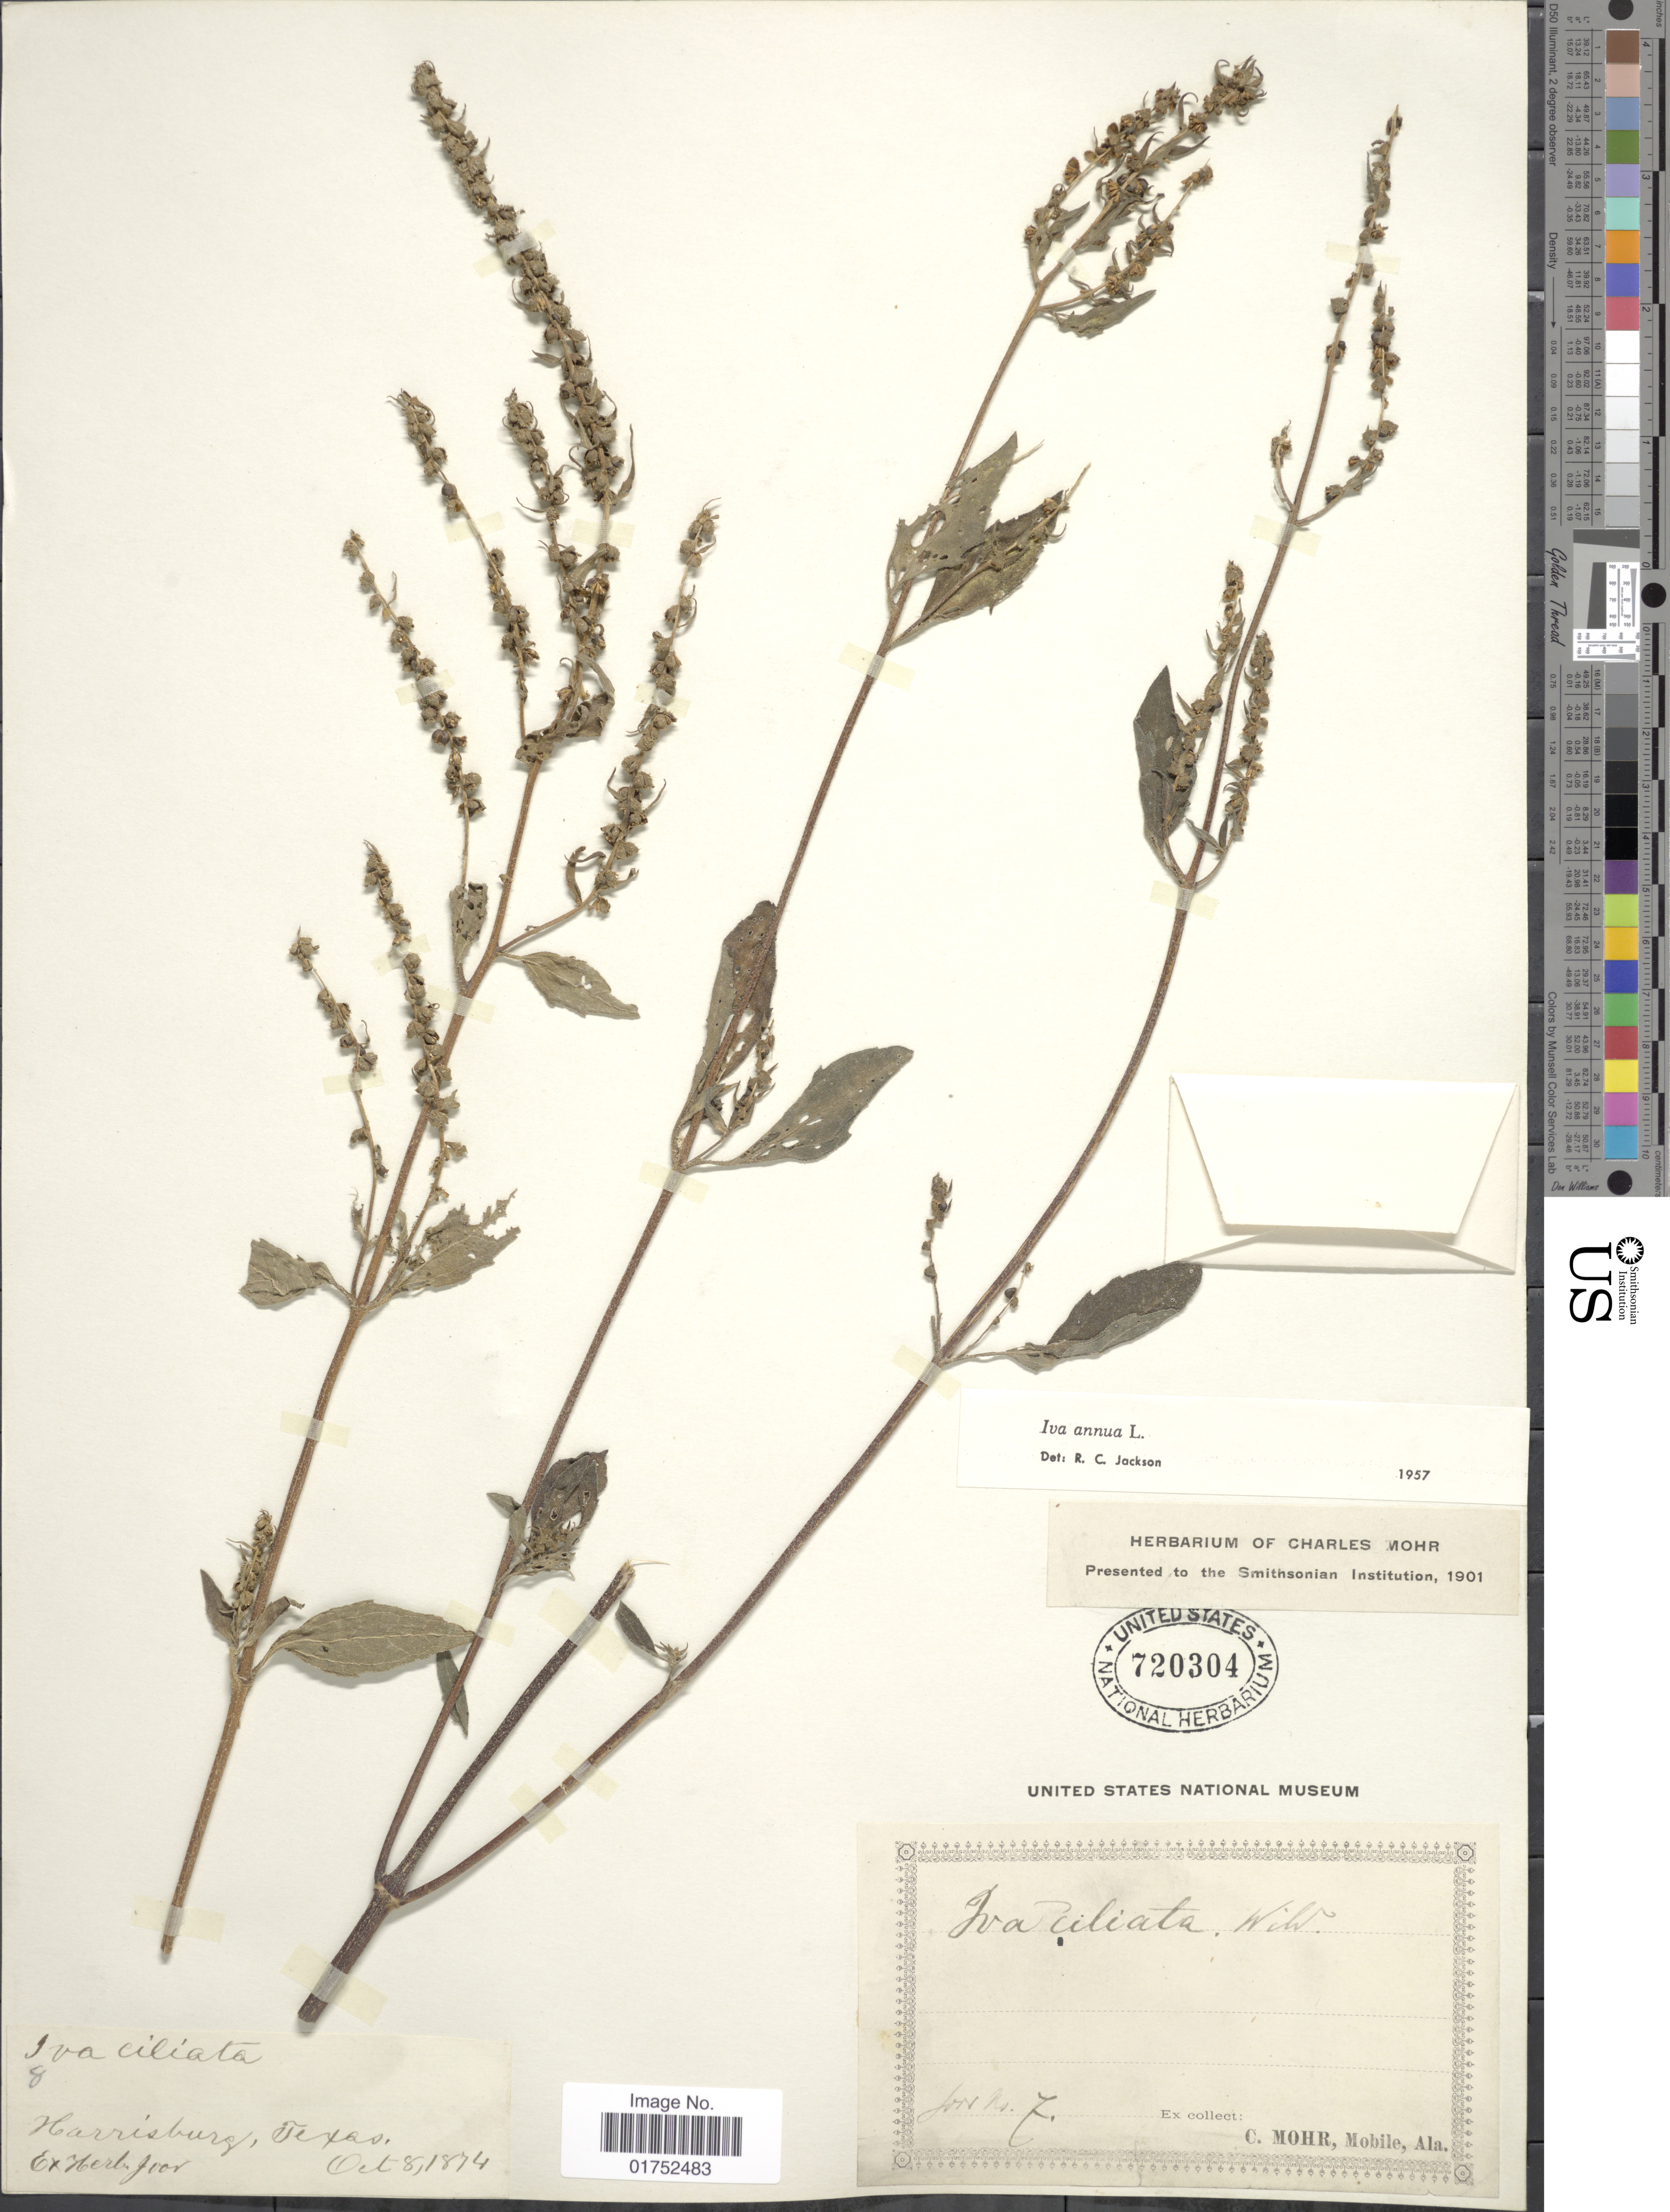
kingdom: Plantae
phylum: Tracheophyta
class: Magnoliopsida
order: Asterales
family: Asteraceae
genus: Iva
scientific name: Iva annua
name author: L.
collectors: -. Joor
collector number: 7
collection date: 1874-10-08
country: United States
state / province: Texas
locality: Harrisburg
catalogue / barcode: US 720304